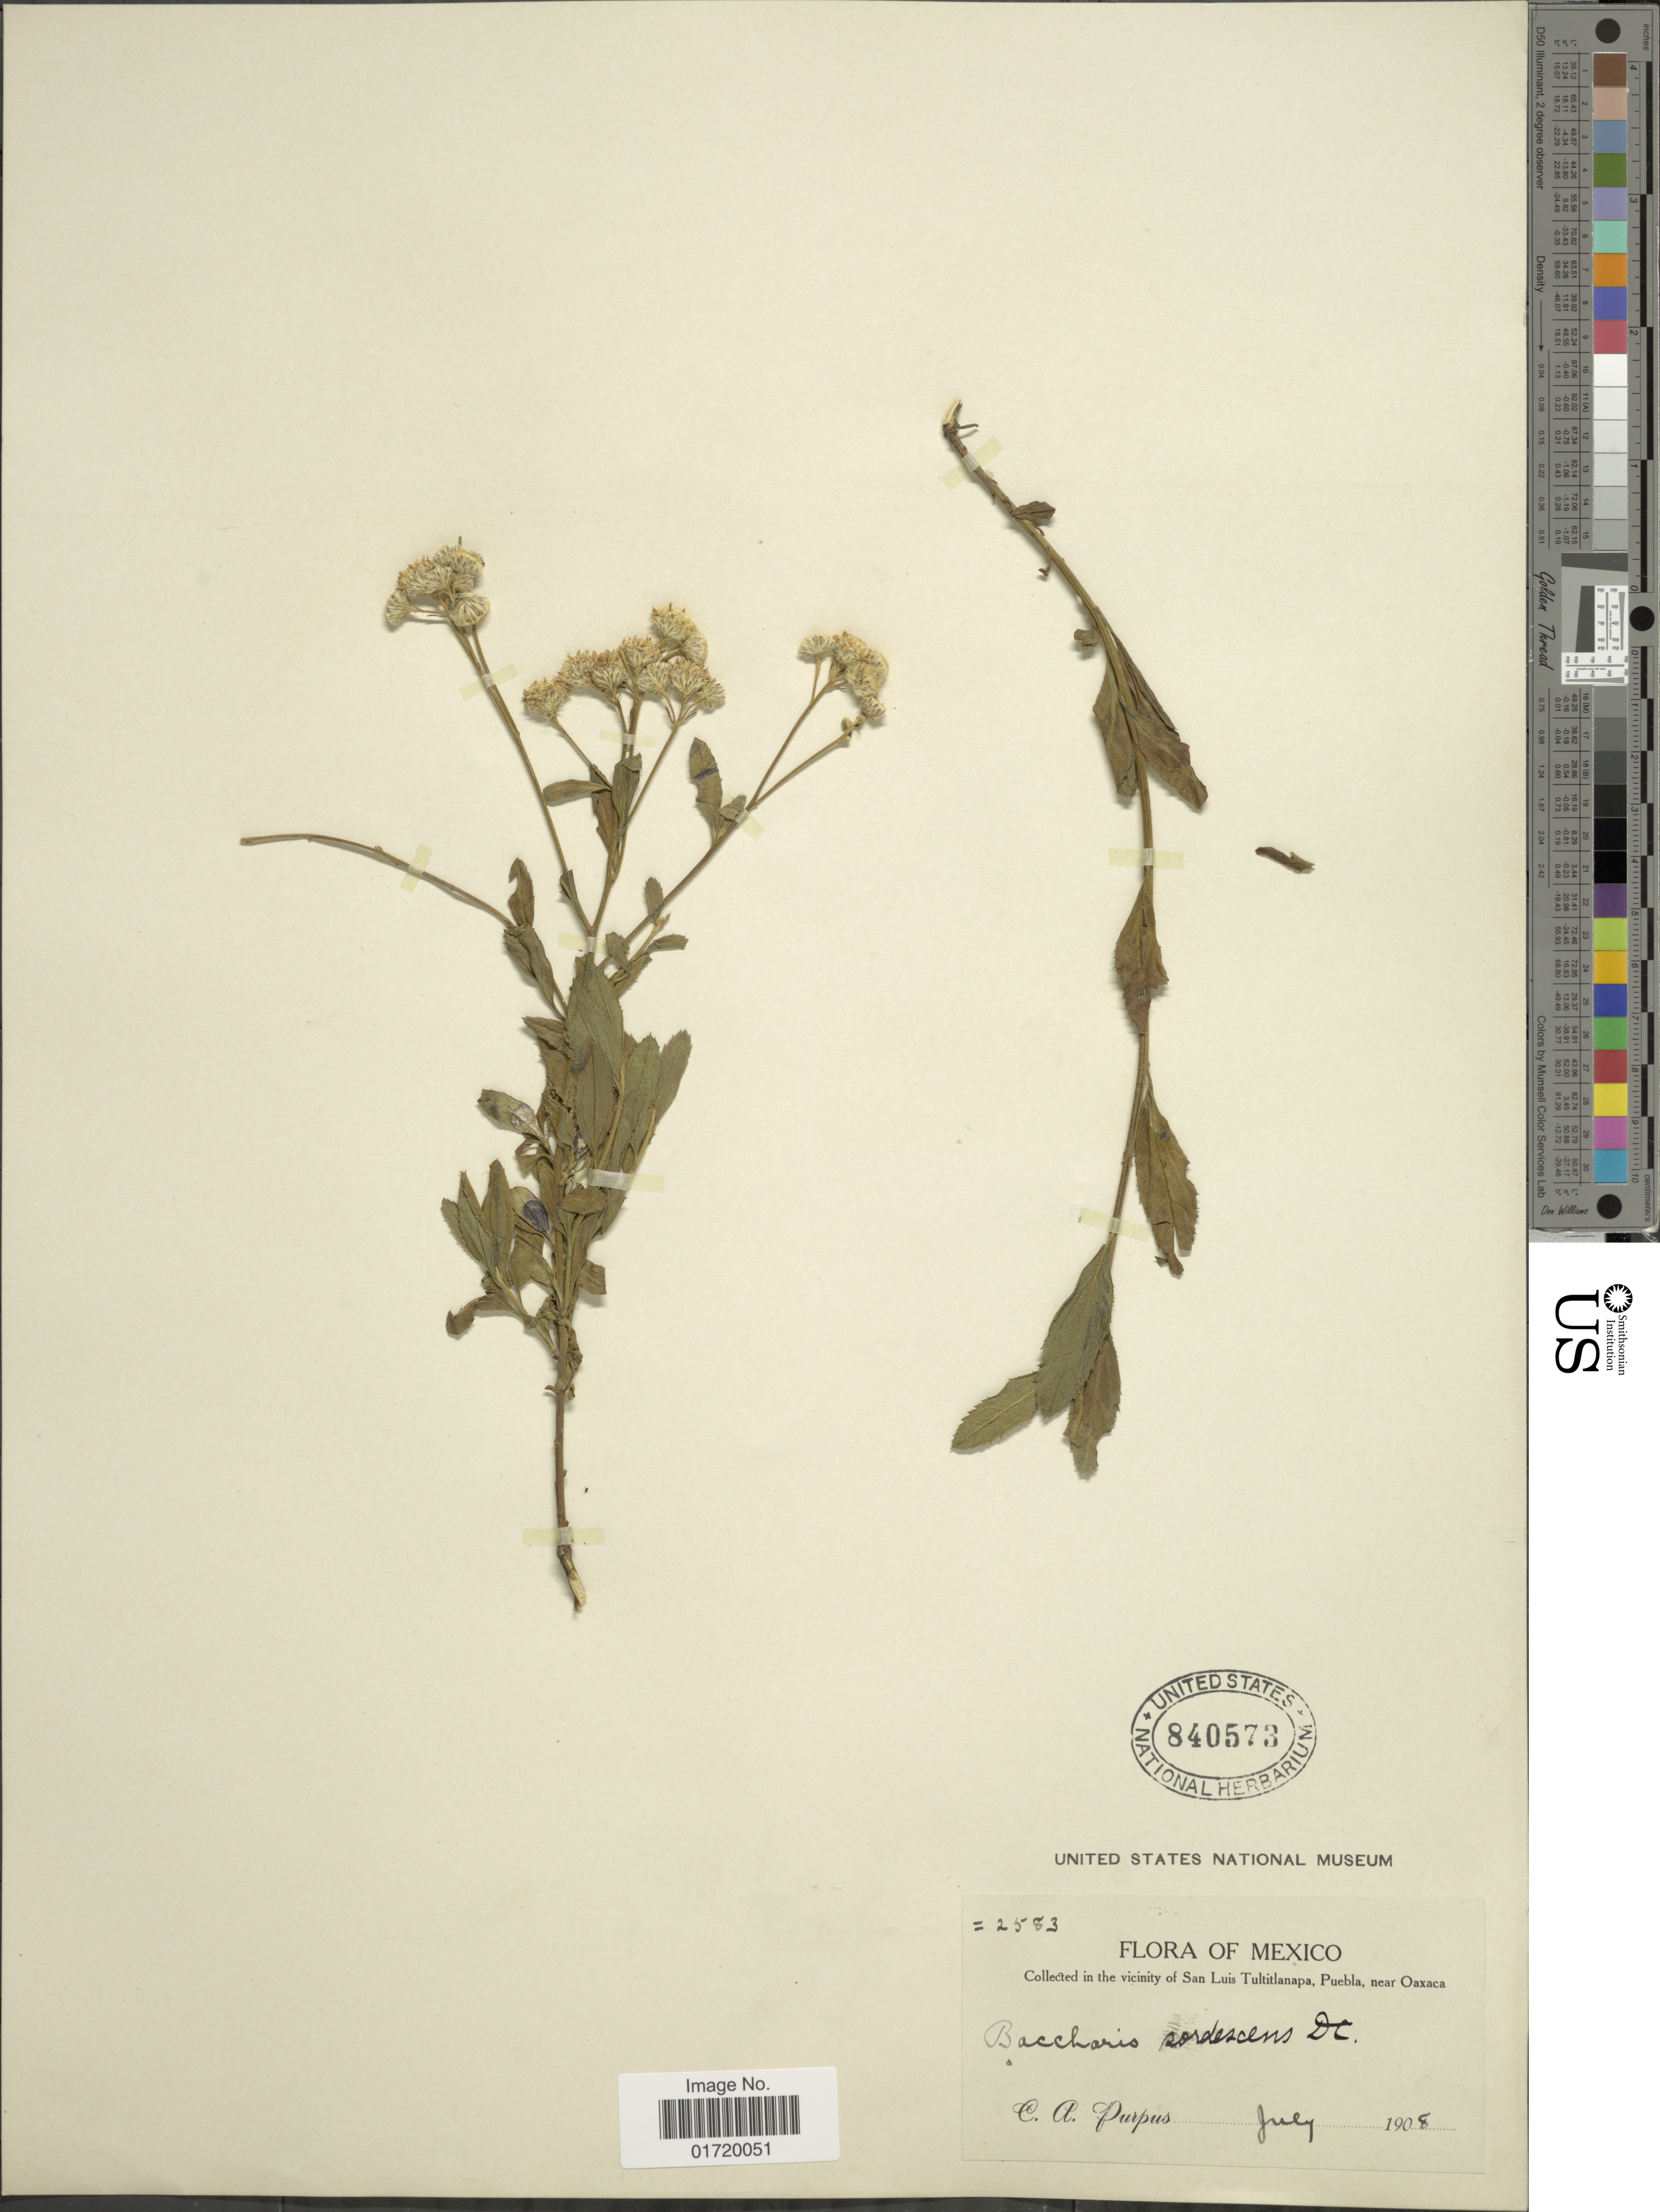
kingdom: Plantae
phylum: Tracheophyta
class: Magnoliopsida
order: Asterales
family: Asteraceae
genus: Baccharis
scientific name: Baccharis sordescens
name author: DC.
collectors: C. A. Purpus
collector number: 2583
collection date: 1908-07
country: Mexico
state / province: Puebla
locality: Vicinity of San Luis Tultitlanapa, Puebla, near Oaxaca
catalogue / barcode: US 840573